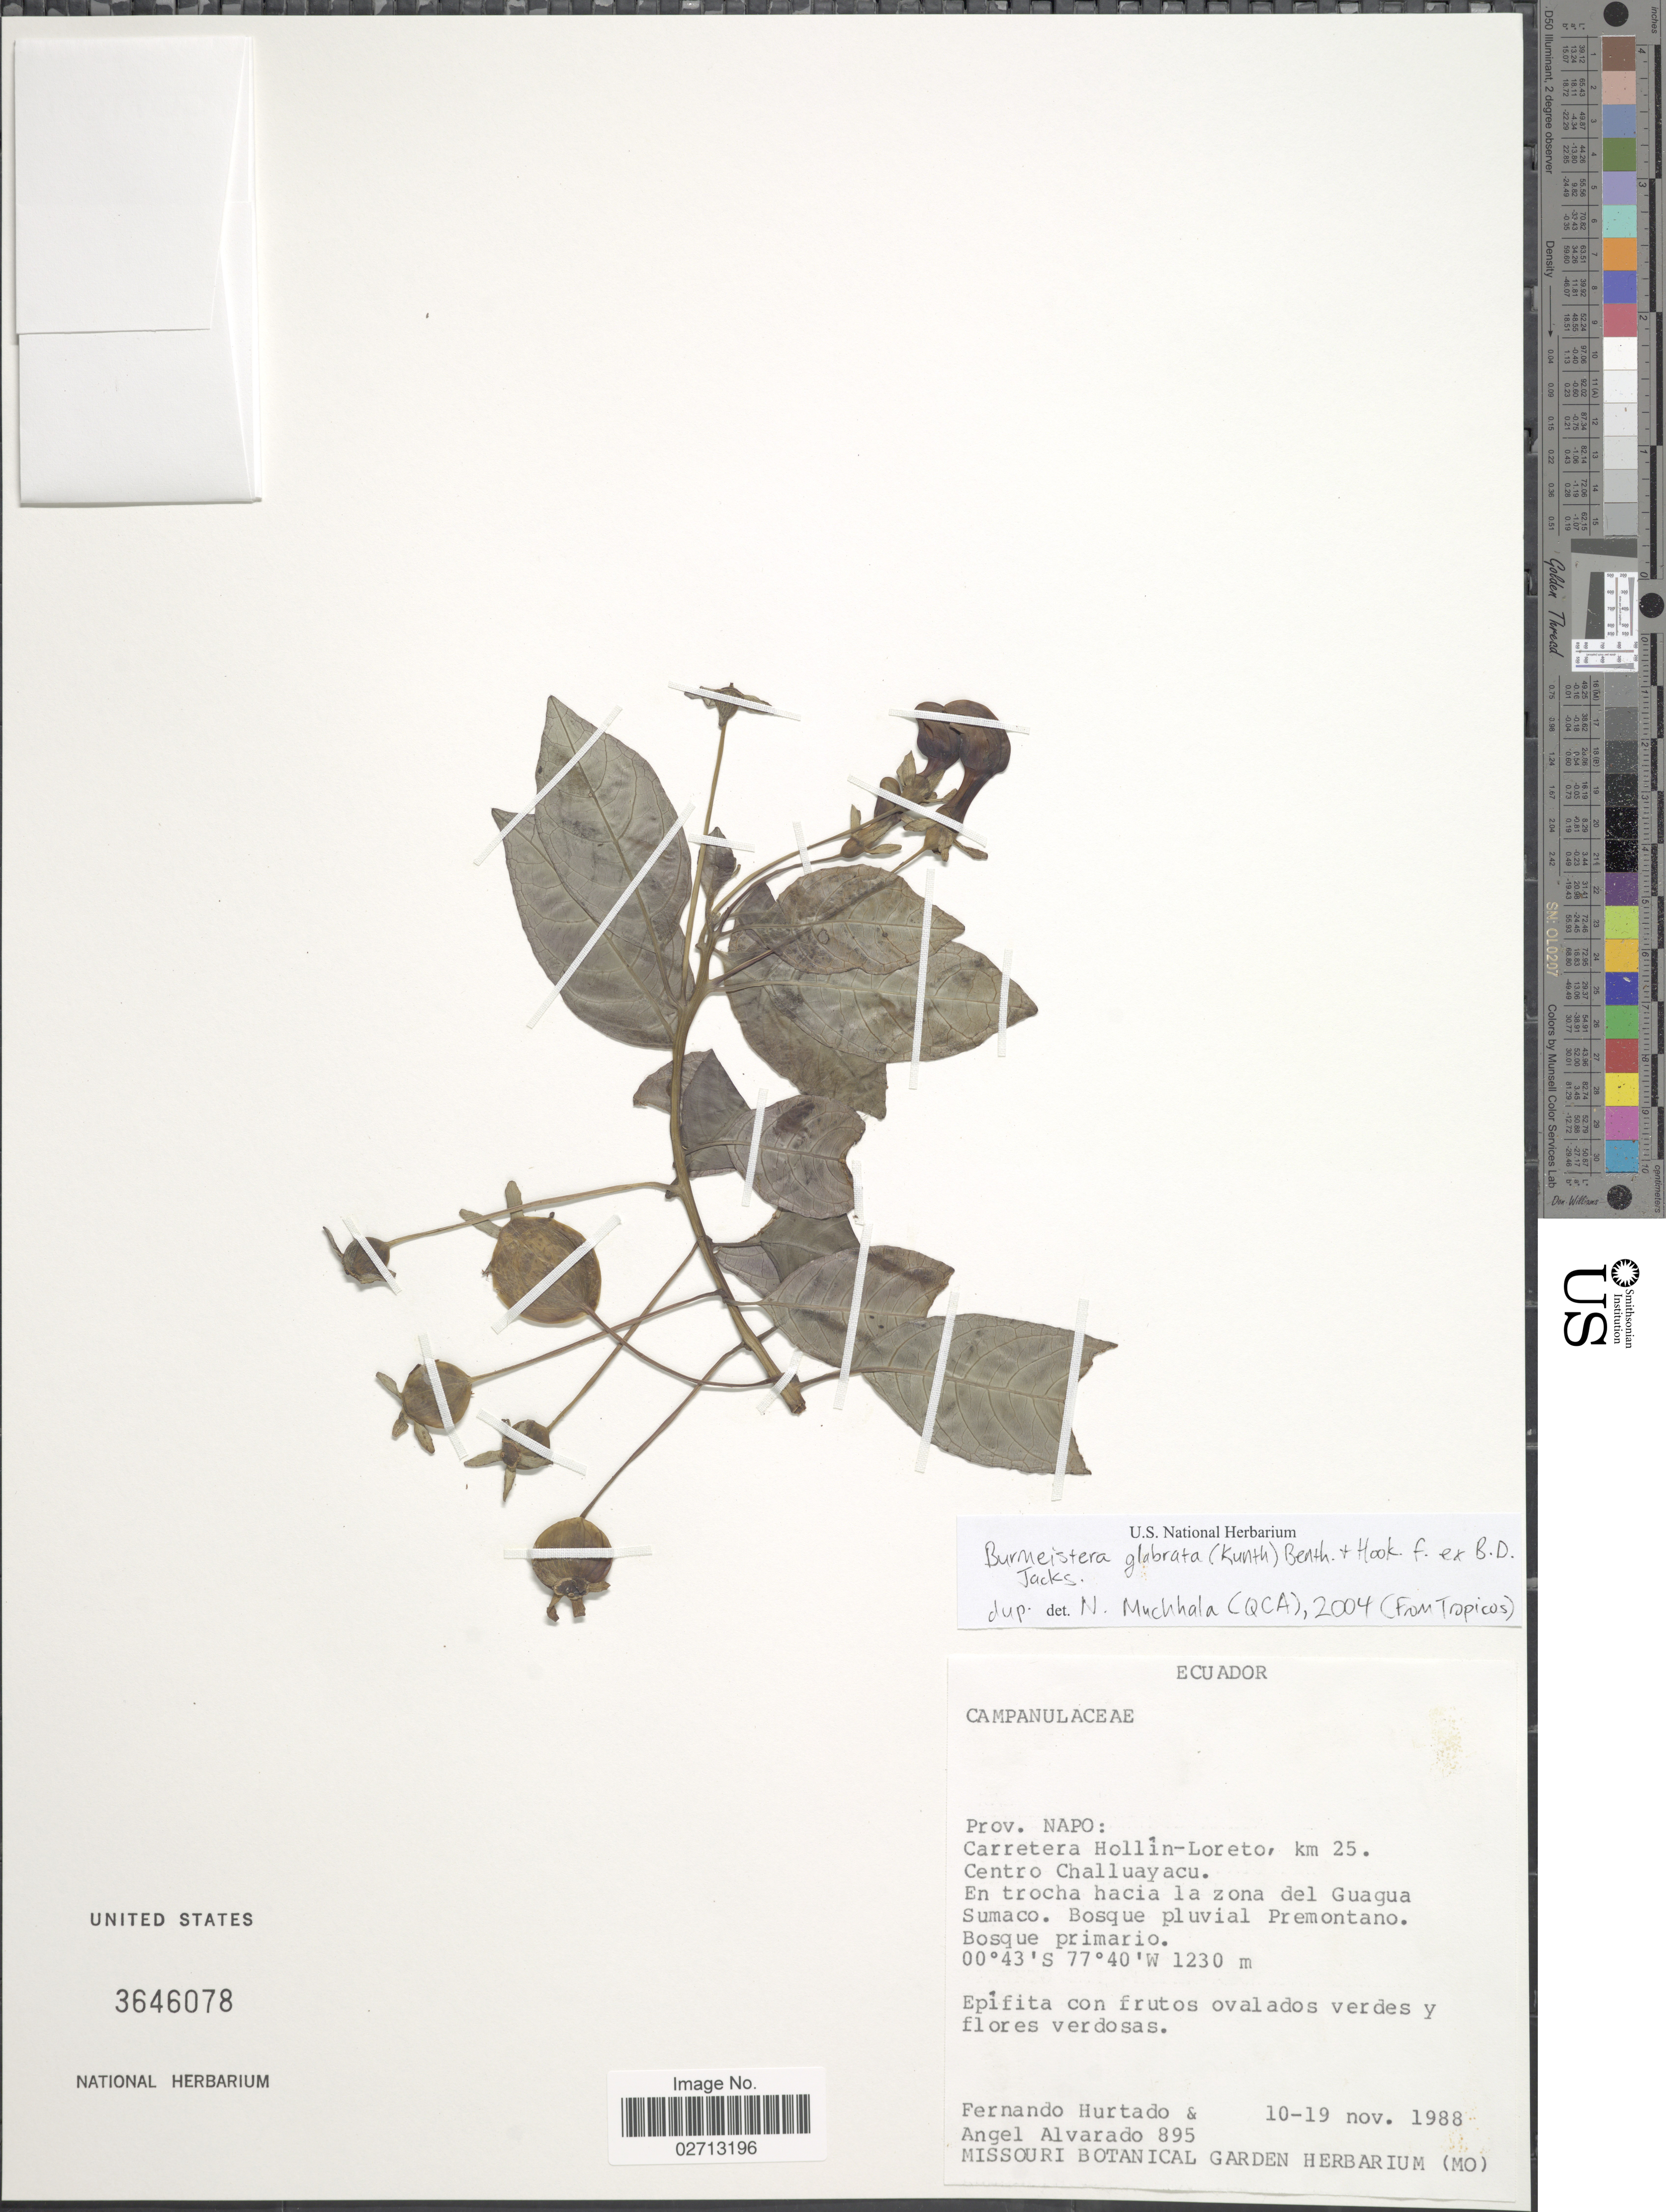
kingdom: Plantae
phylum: Tracheophyta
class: Magnoliopsida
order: Asterales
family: Campanulaceae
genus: Burmeistera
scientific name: Burmeistera glabrata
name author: (Kunth) Hook. f. ex B.D. Jacks.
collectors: F. Hurtado & A. Alvarado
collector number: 895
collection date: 1988-11-10/1988-11-19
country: Ecuador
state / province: Napo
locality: Carretera Hollin-Loreto, km. 25. Centro Challuayacu. En trocha hacia la zona del Guagua Sumaco.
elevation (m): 1230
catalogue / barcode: US 3646078